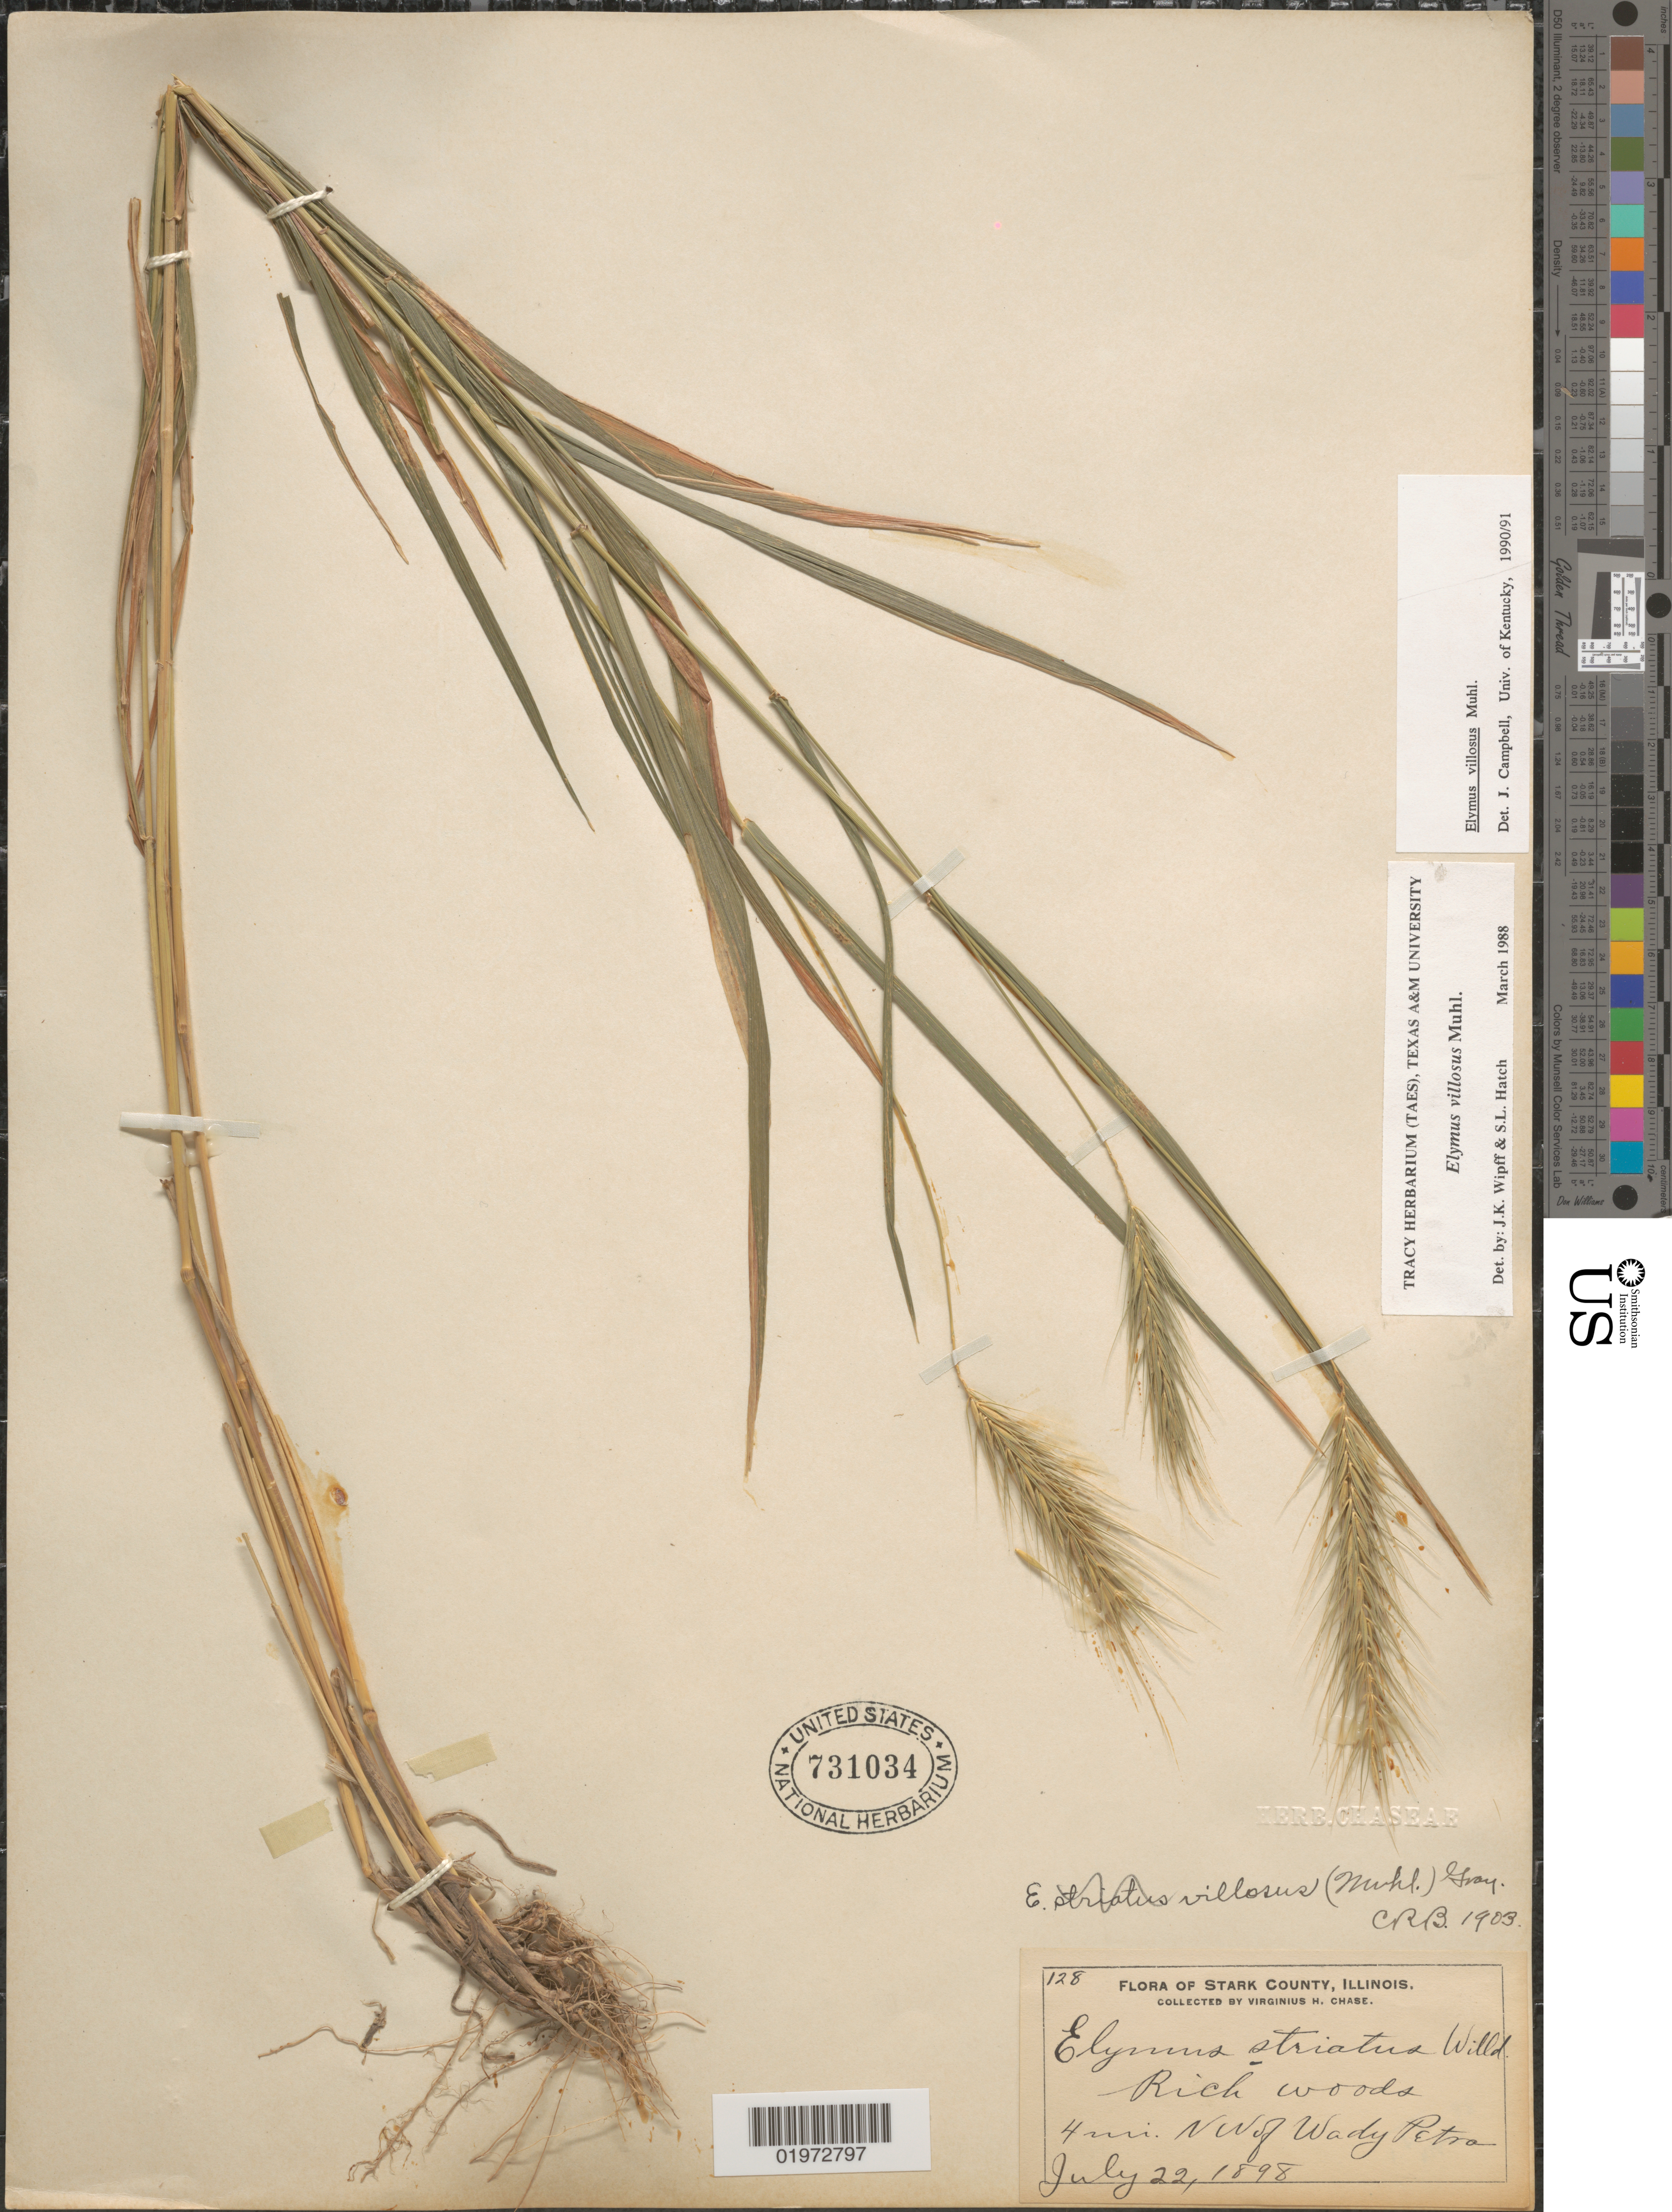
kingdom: Plantae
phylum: Tracheophyta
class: Liliopsida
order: Poales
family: Poaceae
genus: Elymus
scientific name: Elymus villosus var. arkansanus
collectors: V. H. Chase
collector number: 128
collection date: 1898-07-22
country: United States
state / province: Illinois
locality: Stark County. Rich woods. 4 mi. NW of Wady Petra.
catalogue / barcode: US 731034